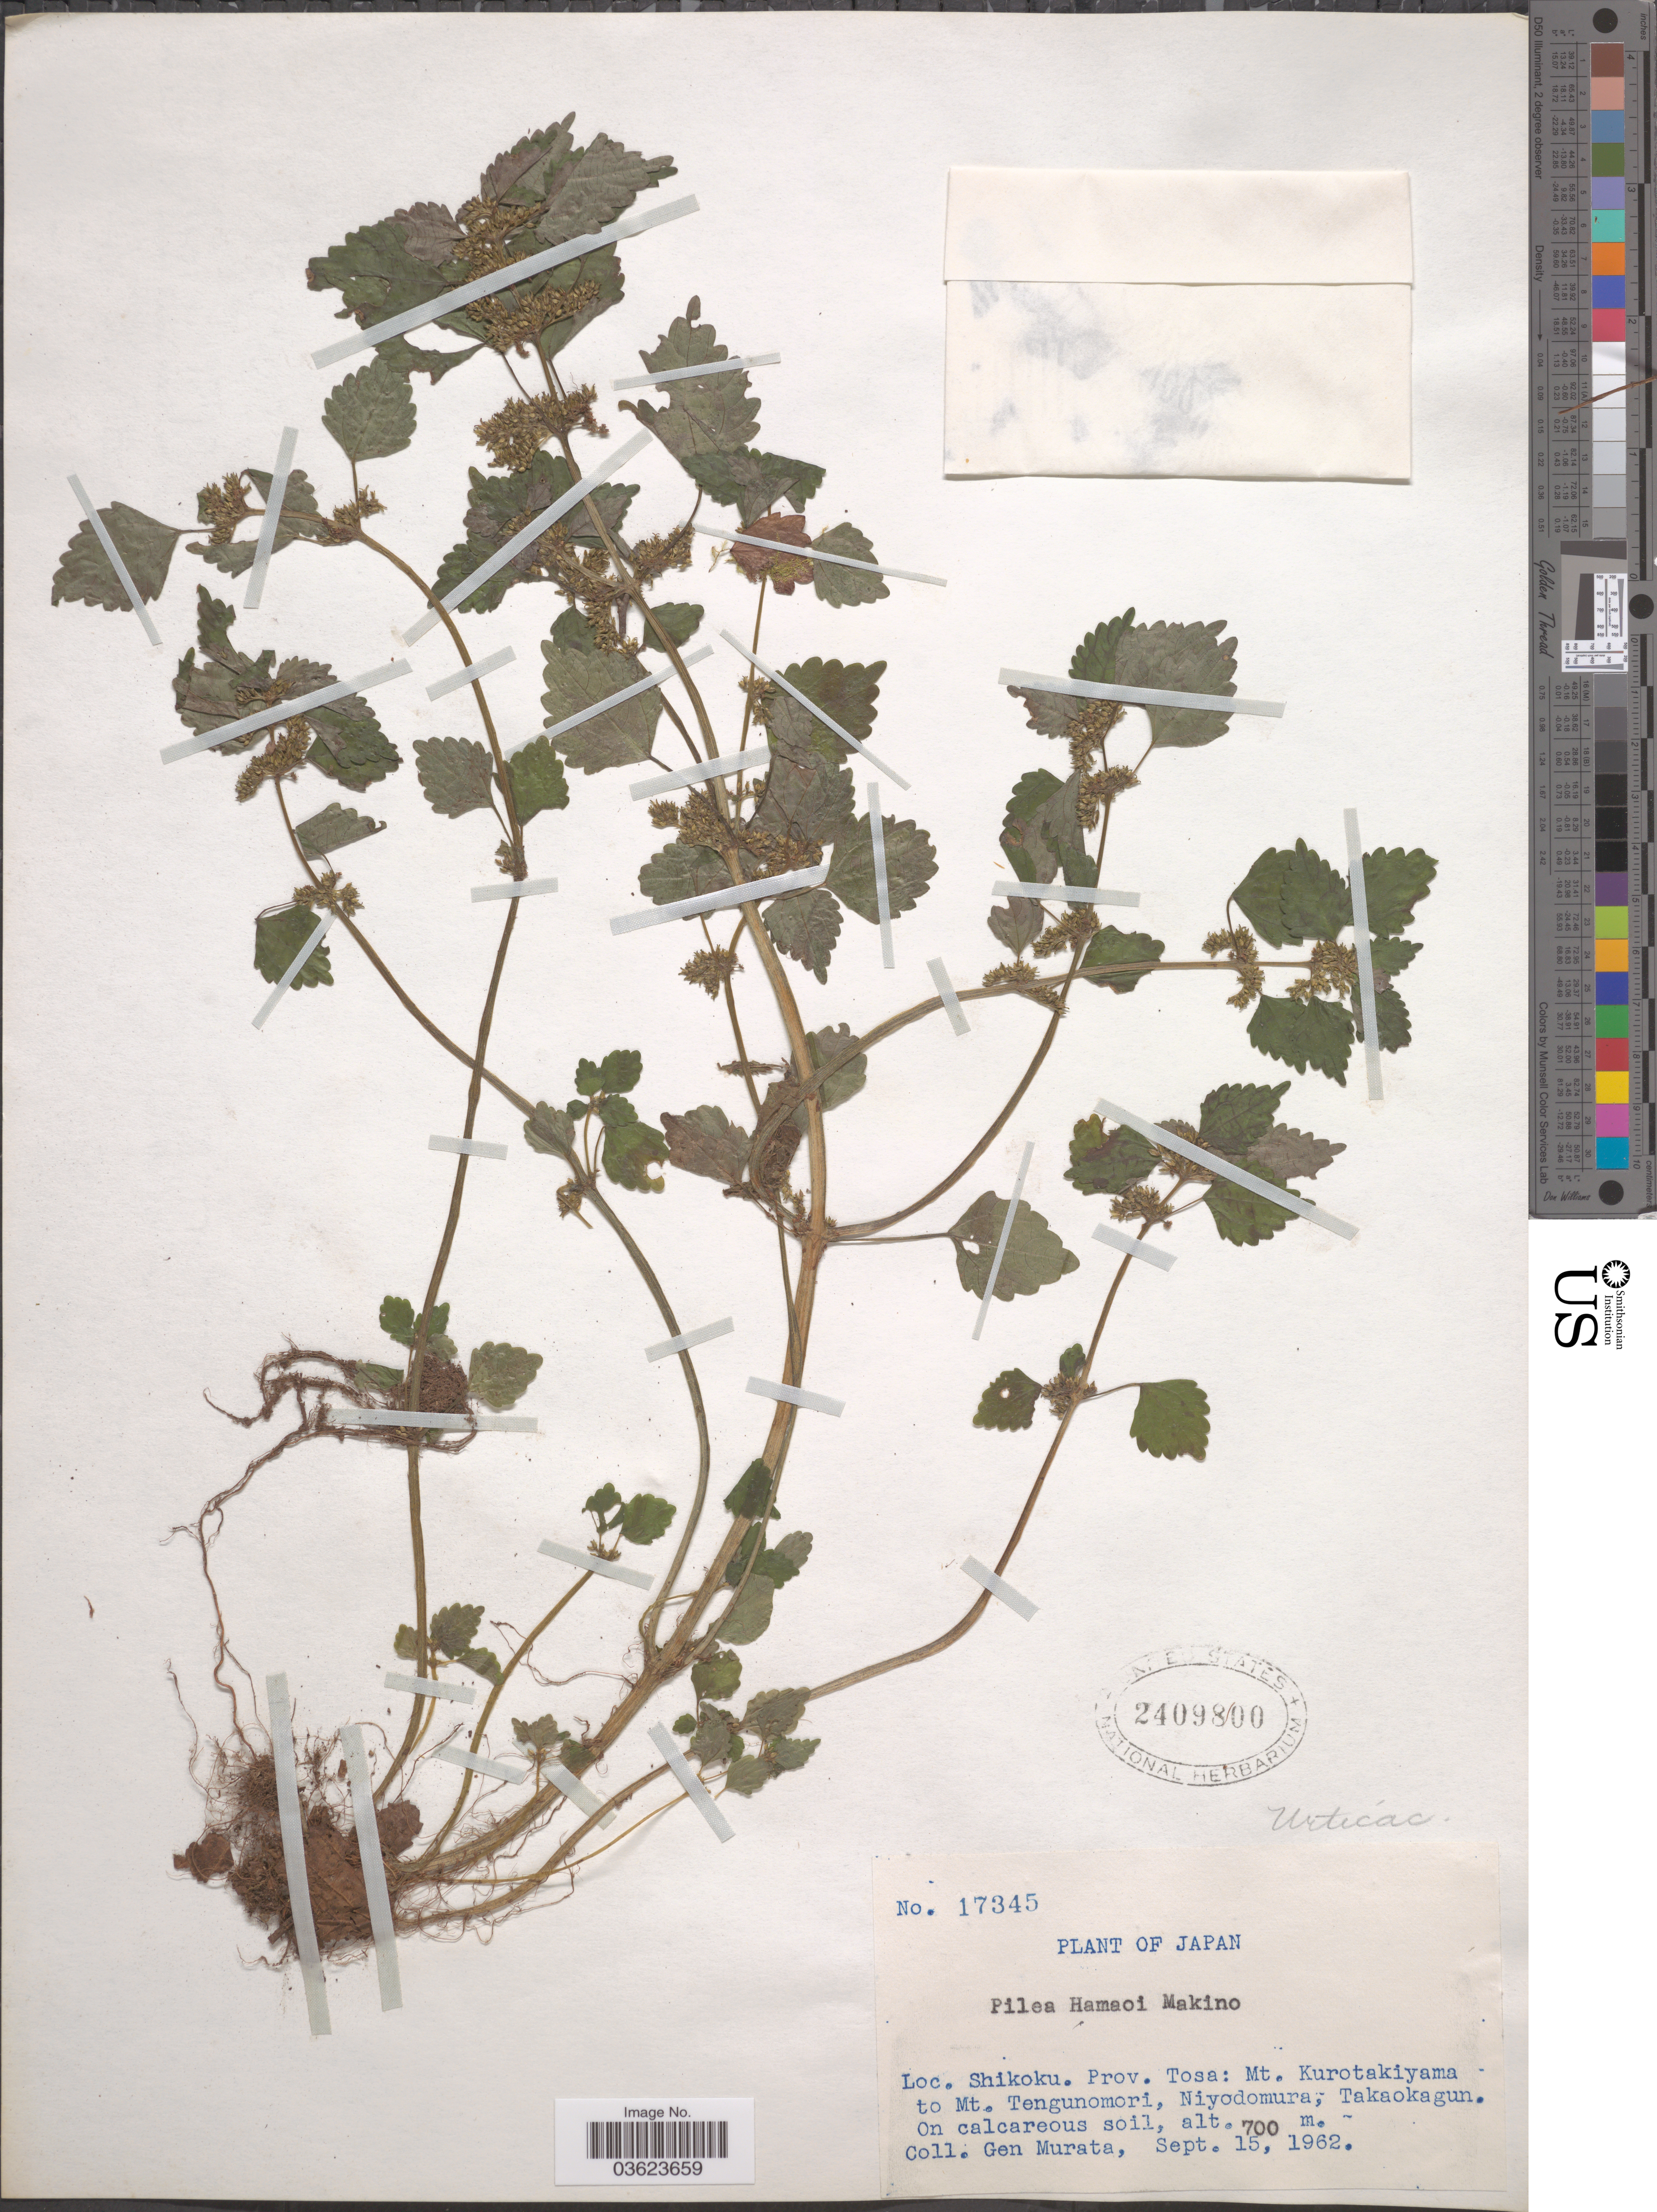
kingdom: Plantae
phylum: Tracheophyta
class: Magnoliopsida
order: Rosales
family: Urticaceae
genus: Pilea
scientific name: Pilea hamaoi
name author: Makino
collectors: G. Murata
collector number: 17345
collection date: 1962-09-15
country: Japan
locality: Shikoku. Prov. Tosa: Mt. Kurotakiyama to Mt. Tengunomori, Niyodomura, Takaokagun.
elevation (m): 700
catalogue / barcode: US 2409800